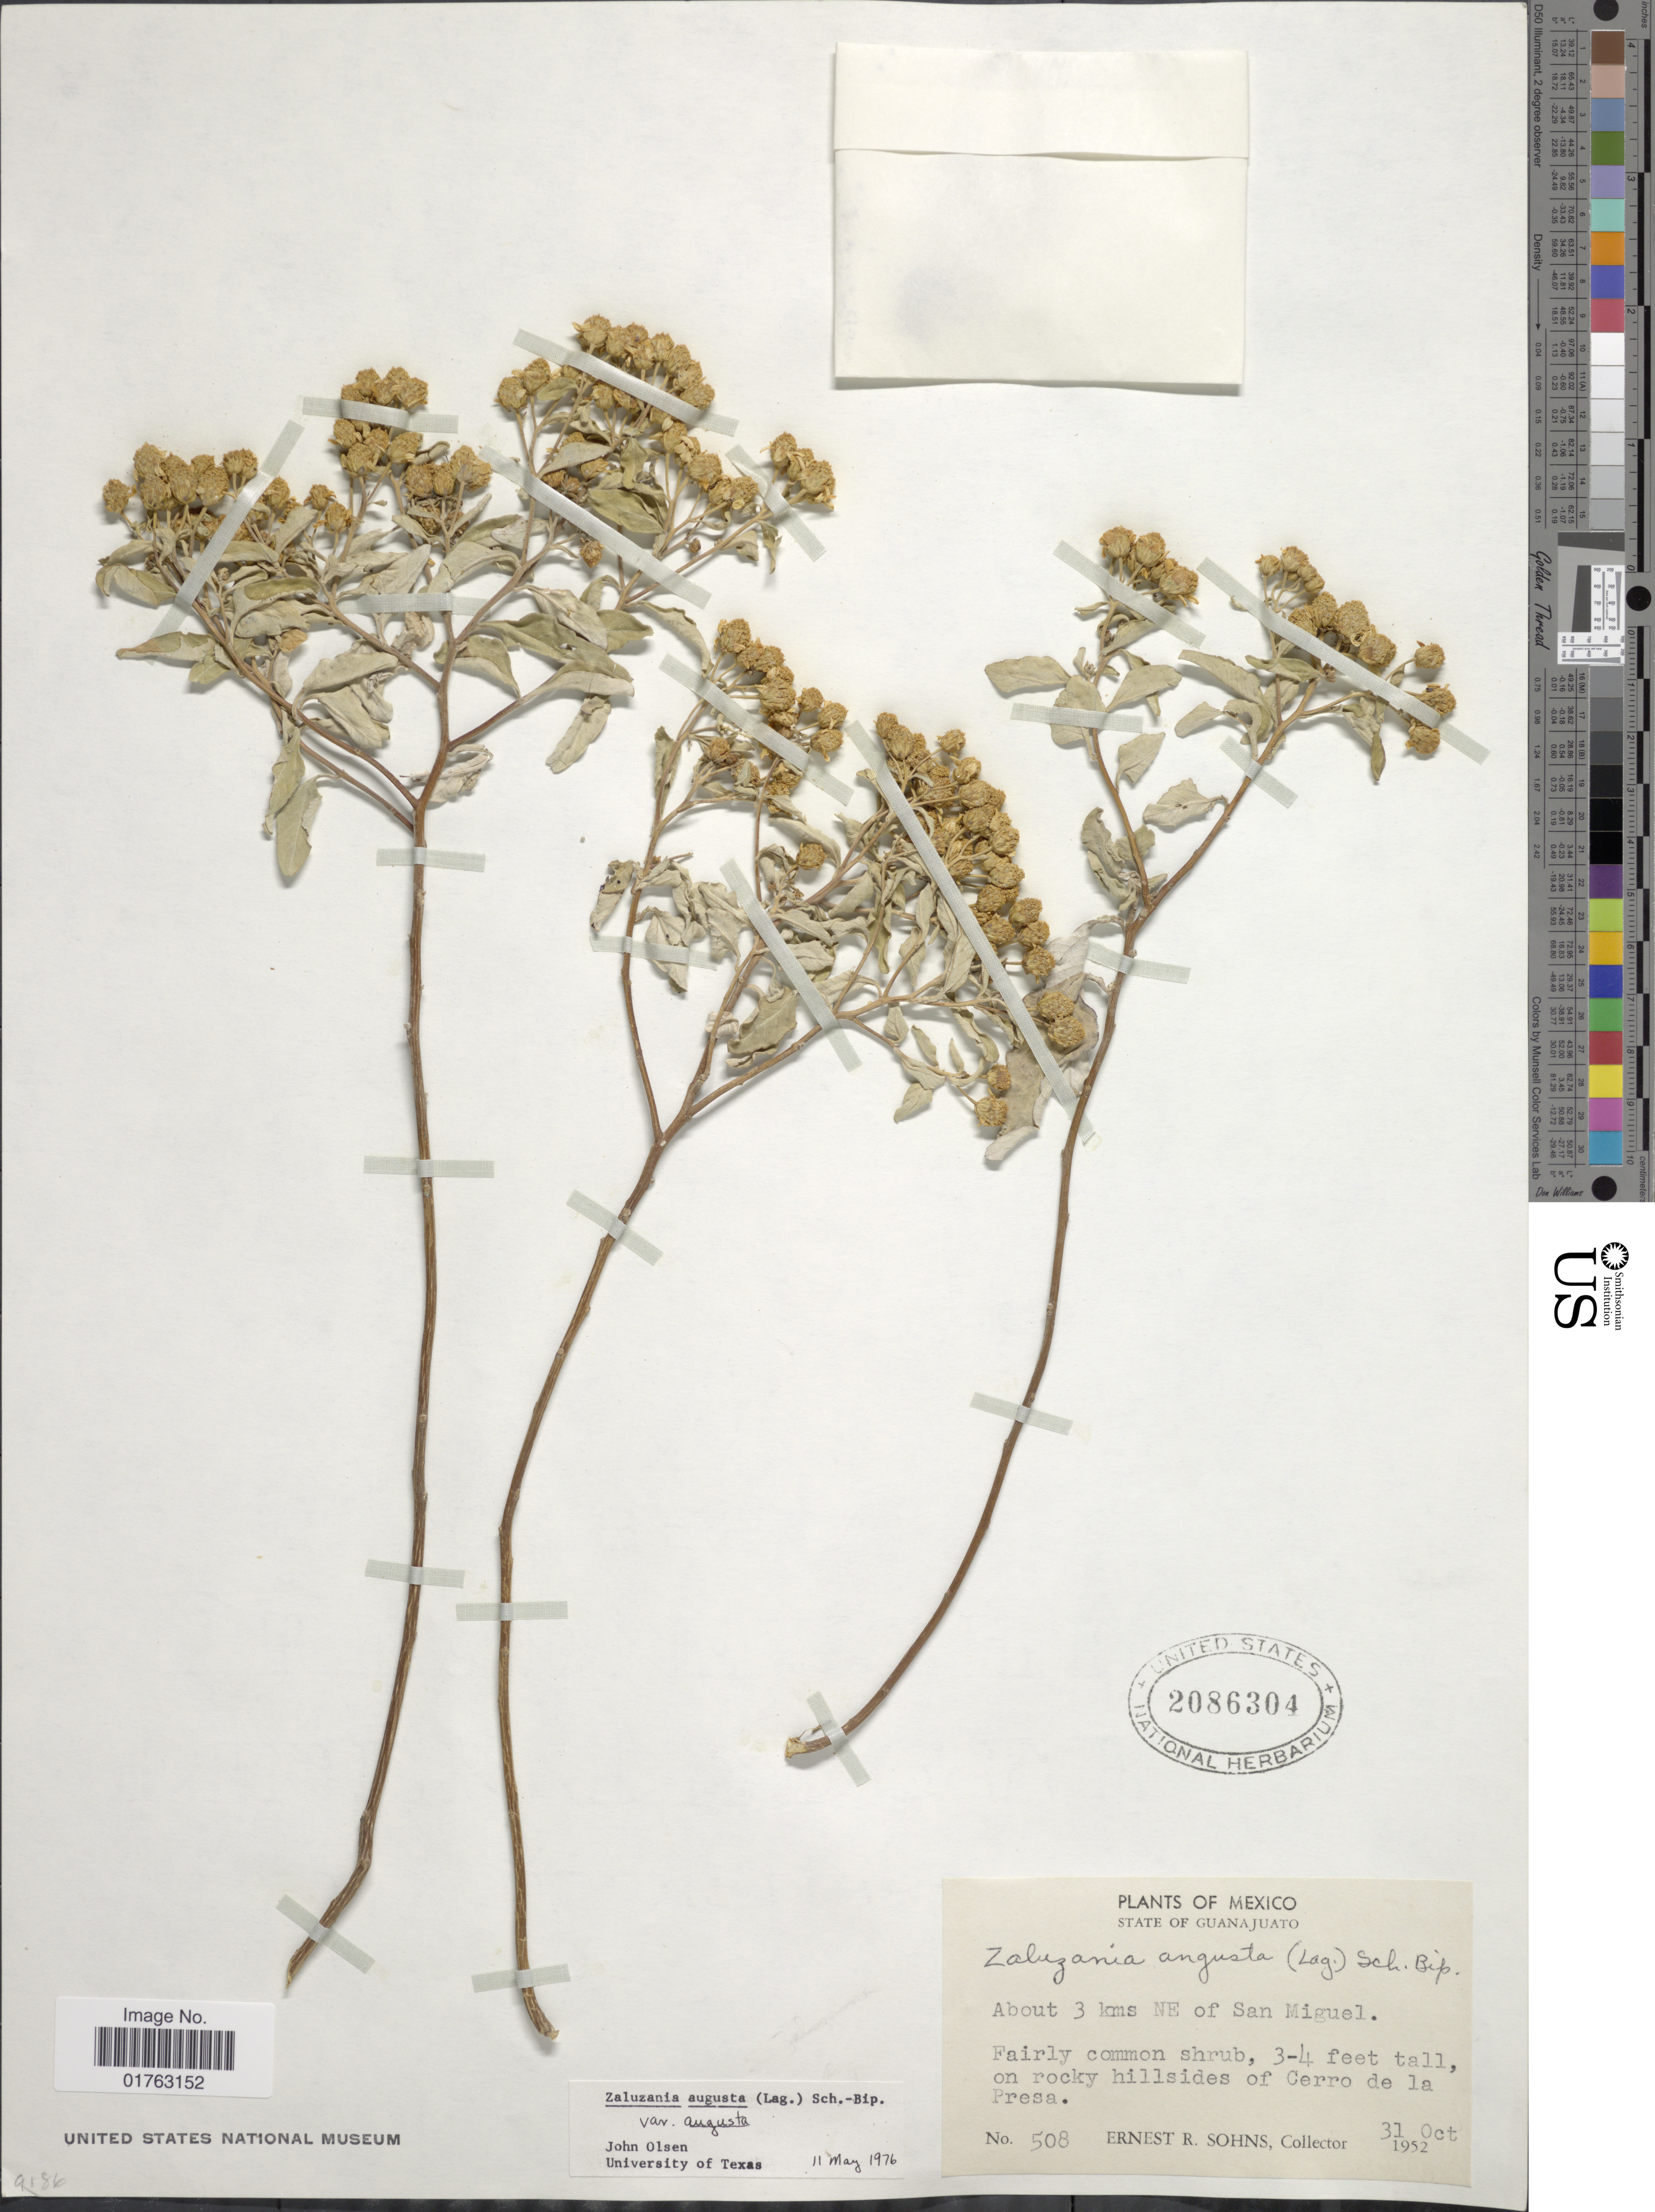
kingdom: Plantae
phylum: Tracheophyta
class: Magnoliopsida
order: Asterales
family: Asteraceae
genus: Zaluzania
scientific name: Zaluzania angusta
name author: (Lag.) Sch. Bip.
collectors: E. R. Sohns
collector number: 508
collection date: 1952-10-31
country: Mexico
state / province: Guanajuato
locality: About 3 kms NE of San Miguel, on rocky hillsides of Cerro de la Presa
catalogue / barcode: US 2086304